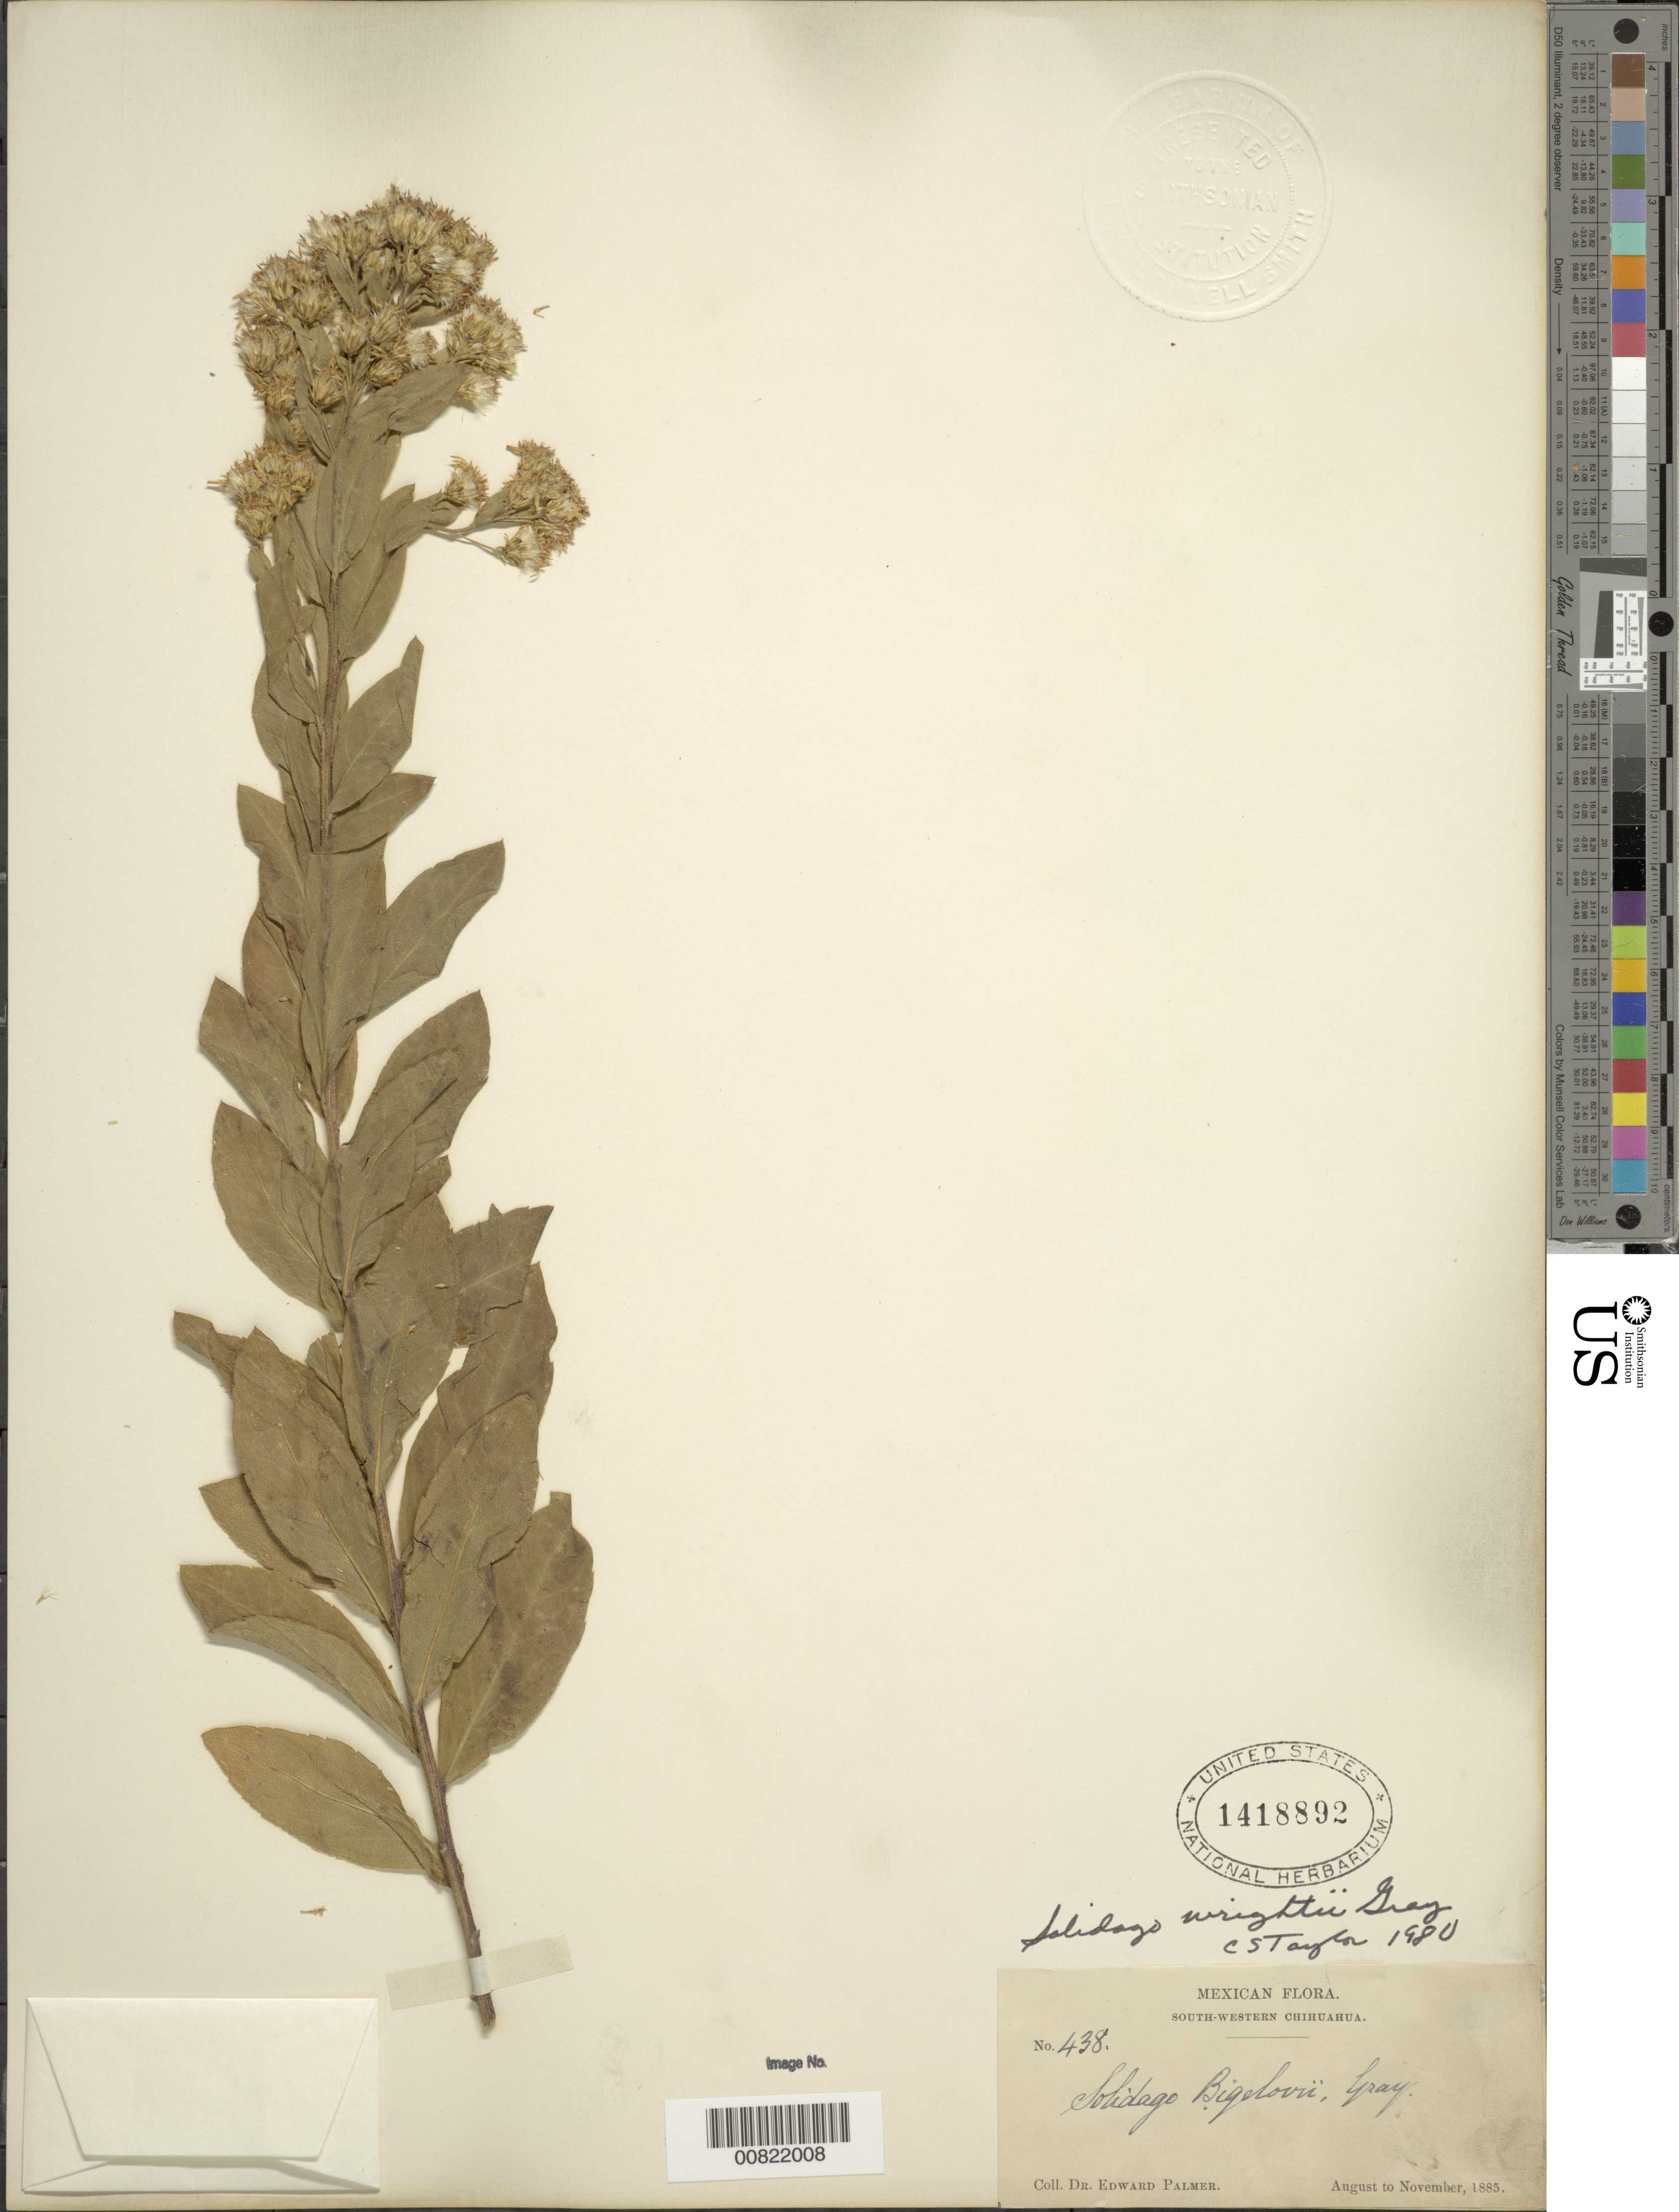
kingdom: Plantae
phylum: Tracheophyta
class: Magnoliopsida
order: Asterales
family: Asteraceae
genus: Solidago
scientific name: Solidago wrightii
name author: A. Gray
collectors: E. Palmer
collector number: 438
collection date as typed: Aug 1885 to -- Nov 1885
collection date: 1885-08/1885-11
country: Mexico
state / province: Chihuahua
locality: South-Western Chihuahua.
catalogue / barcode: US 1418892